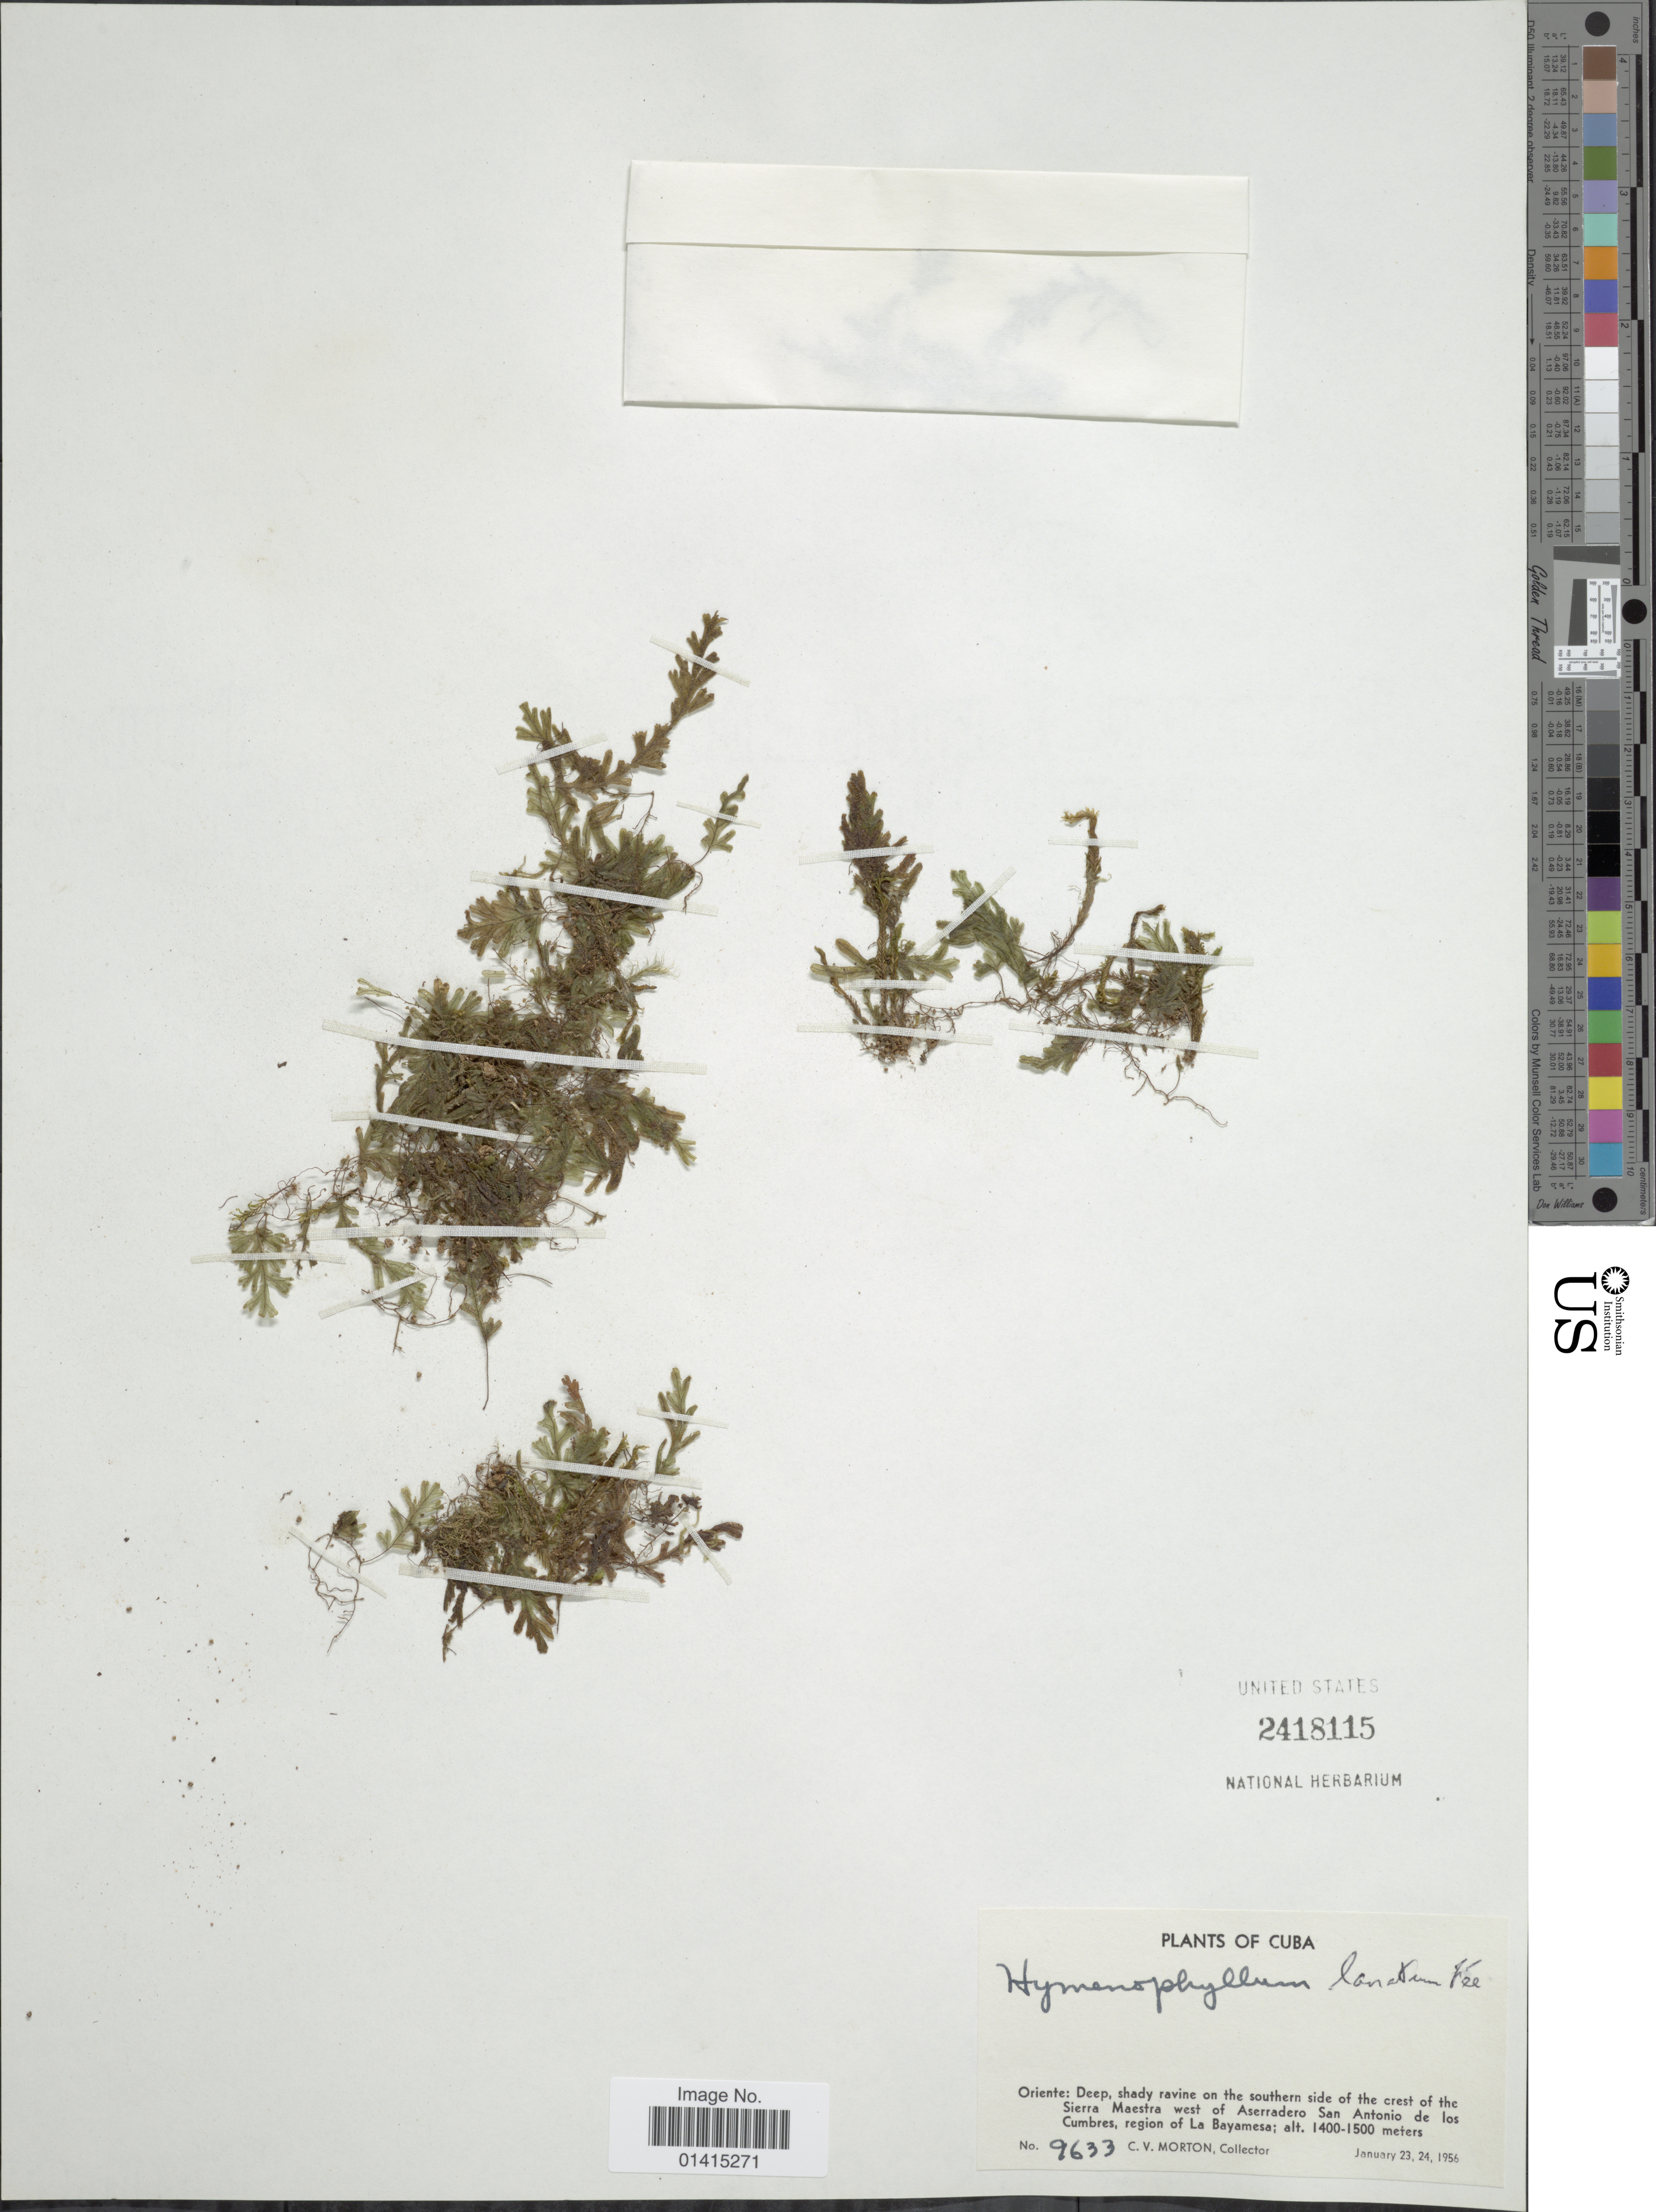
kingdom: Plantae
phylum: Tracheophyta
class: Polypodiopsida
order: Hymenophyllales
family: Hymenophyllaceae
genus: Hymenophyllum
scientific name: Hymenophyllum lanatum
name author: Fée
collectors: C. V. Morton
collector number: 9633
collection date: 1956-01-23/1956-01-24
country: Cuba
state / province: Oriente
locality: Oriente: Deep, shady ravine on the southern side of the crest of the Sierra Maestra west of Aserradero San Antonio de los Cumbres, region of La Bayamesa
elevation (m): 1400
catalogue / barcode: US 2418115